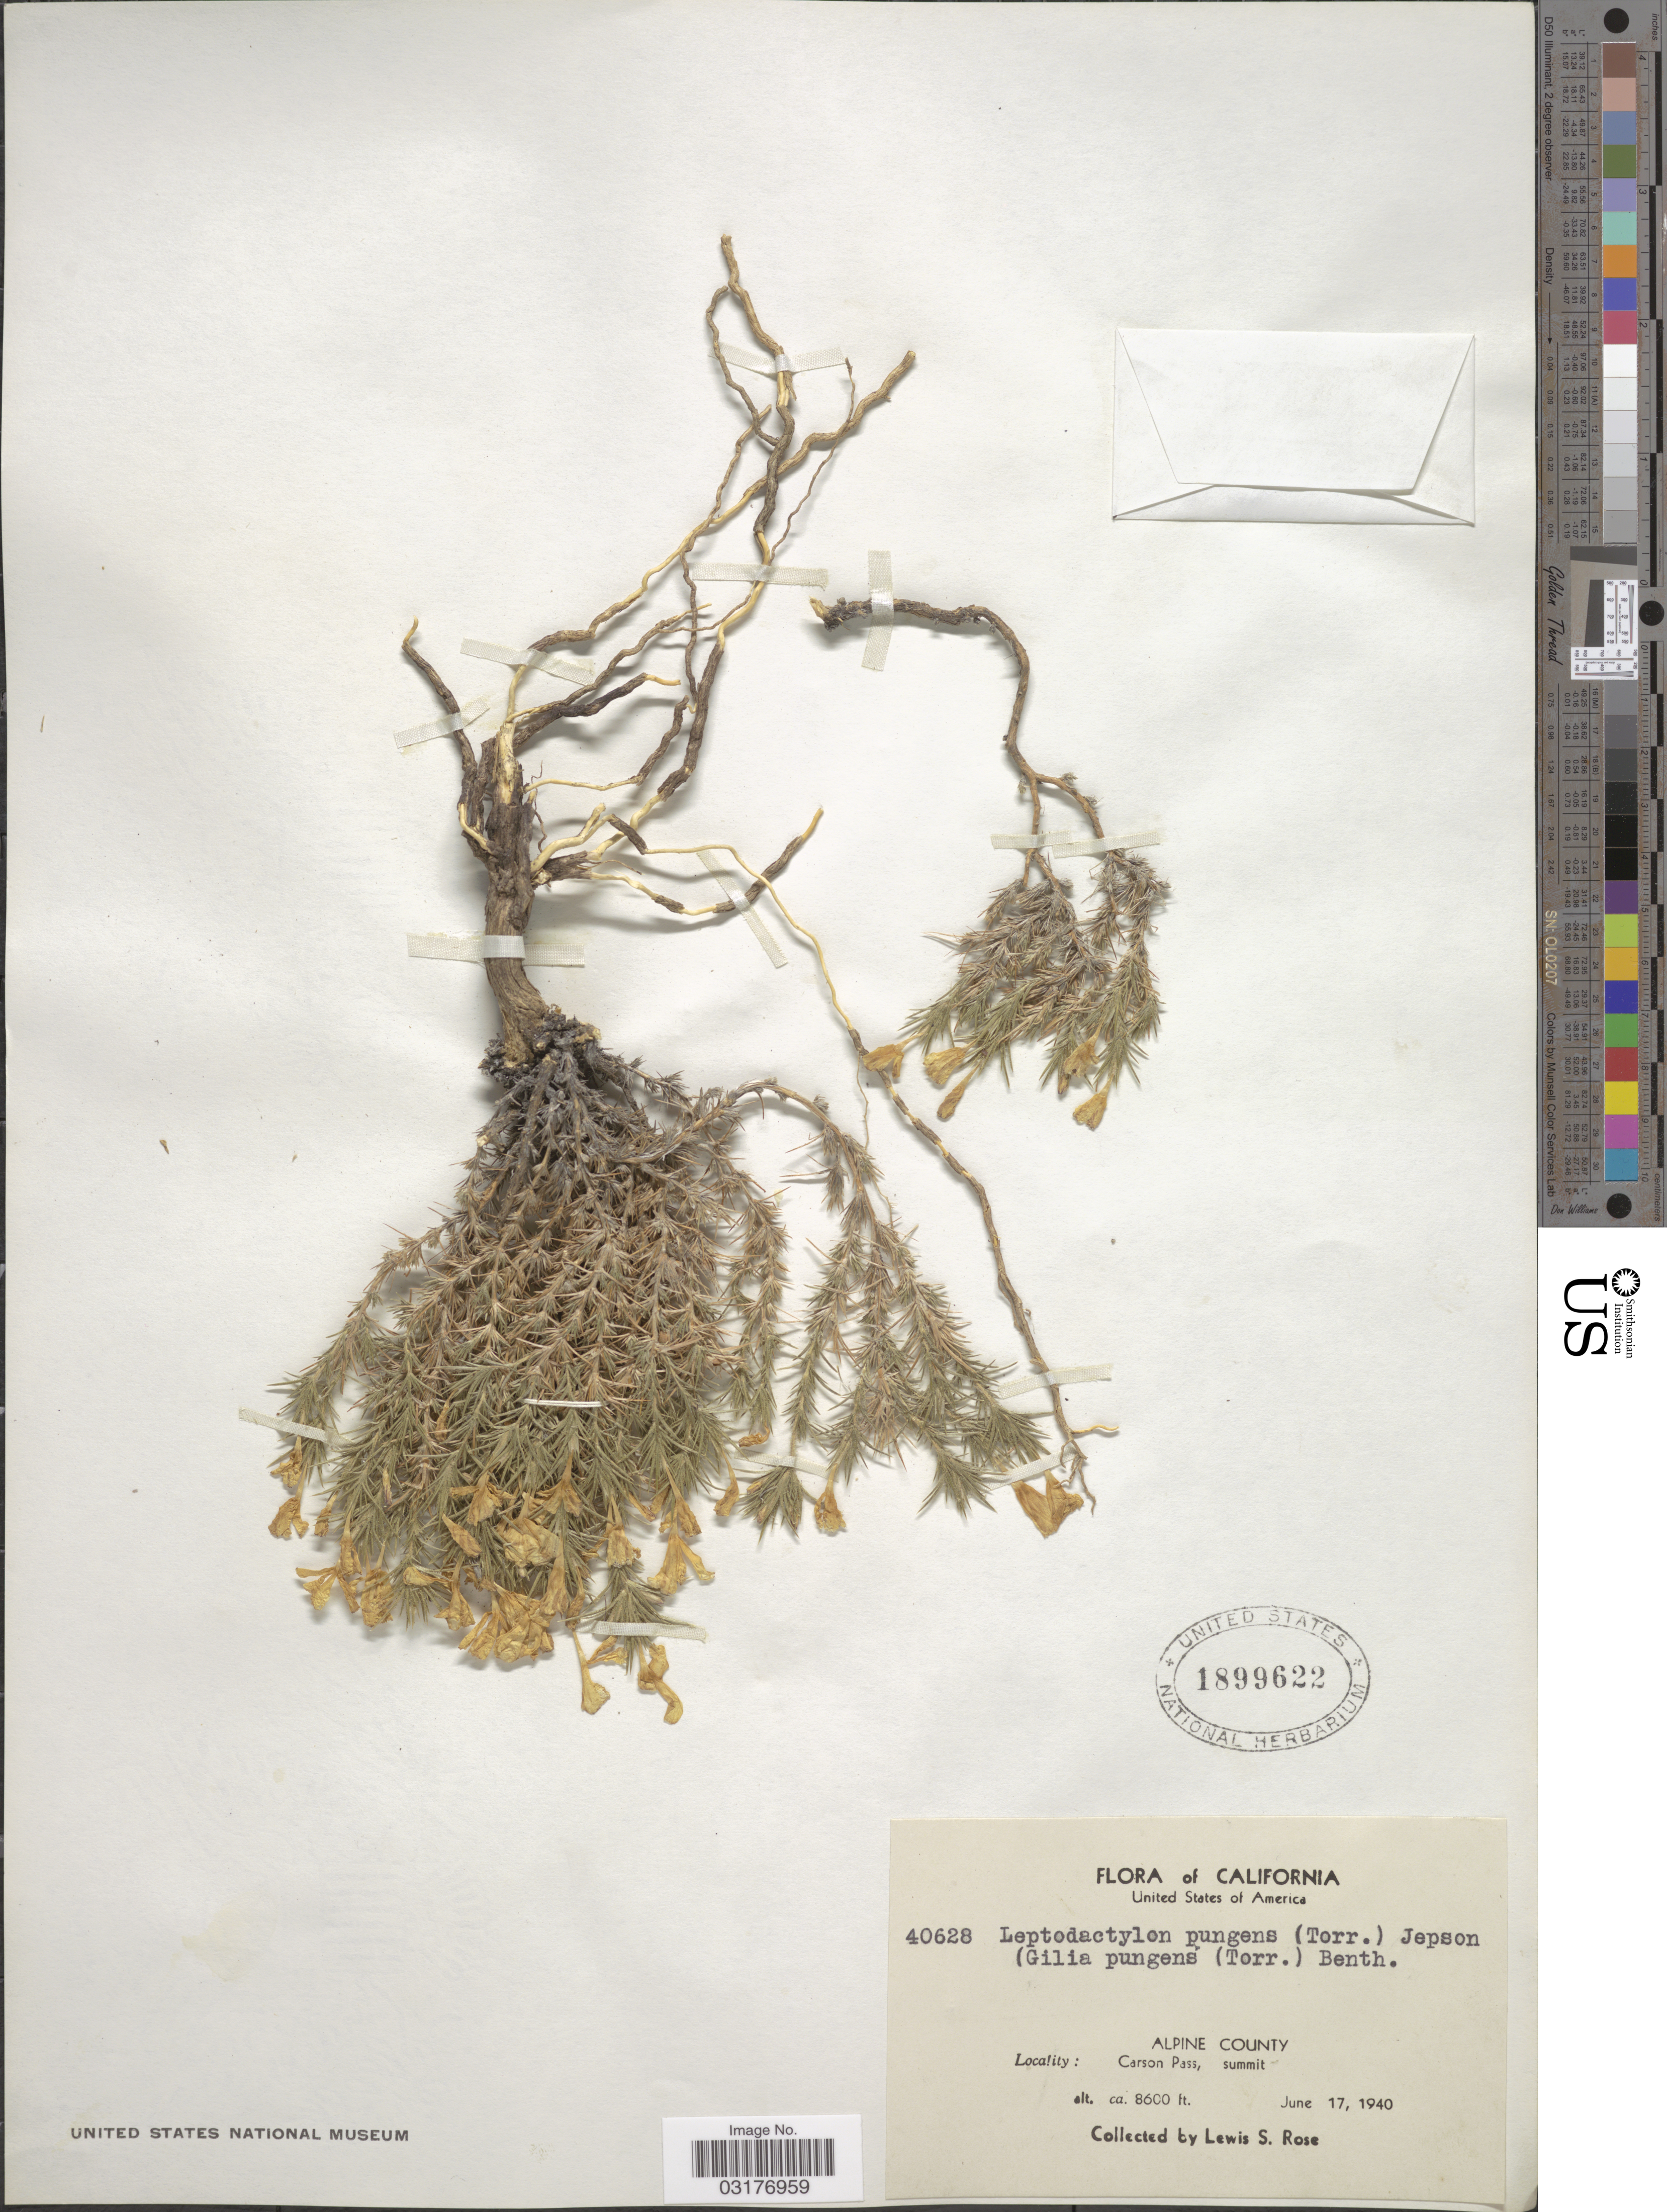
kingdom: Plantae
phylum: Tracheophyta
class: Magnoliopsida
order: Ericales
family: Polemoniaceae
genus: Linanthus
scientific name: Linanthus pungens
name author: (Torr.) J.M. Porter & L.A. Johnson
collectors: L. S. Rose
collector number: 40628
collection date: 1940-06-17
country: United States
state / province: California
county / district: Alpine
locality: Alpine County. Carson Pass, summit.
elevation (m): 2621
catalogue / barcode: US 1899622